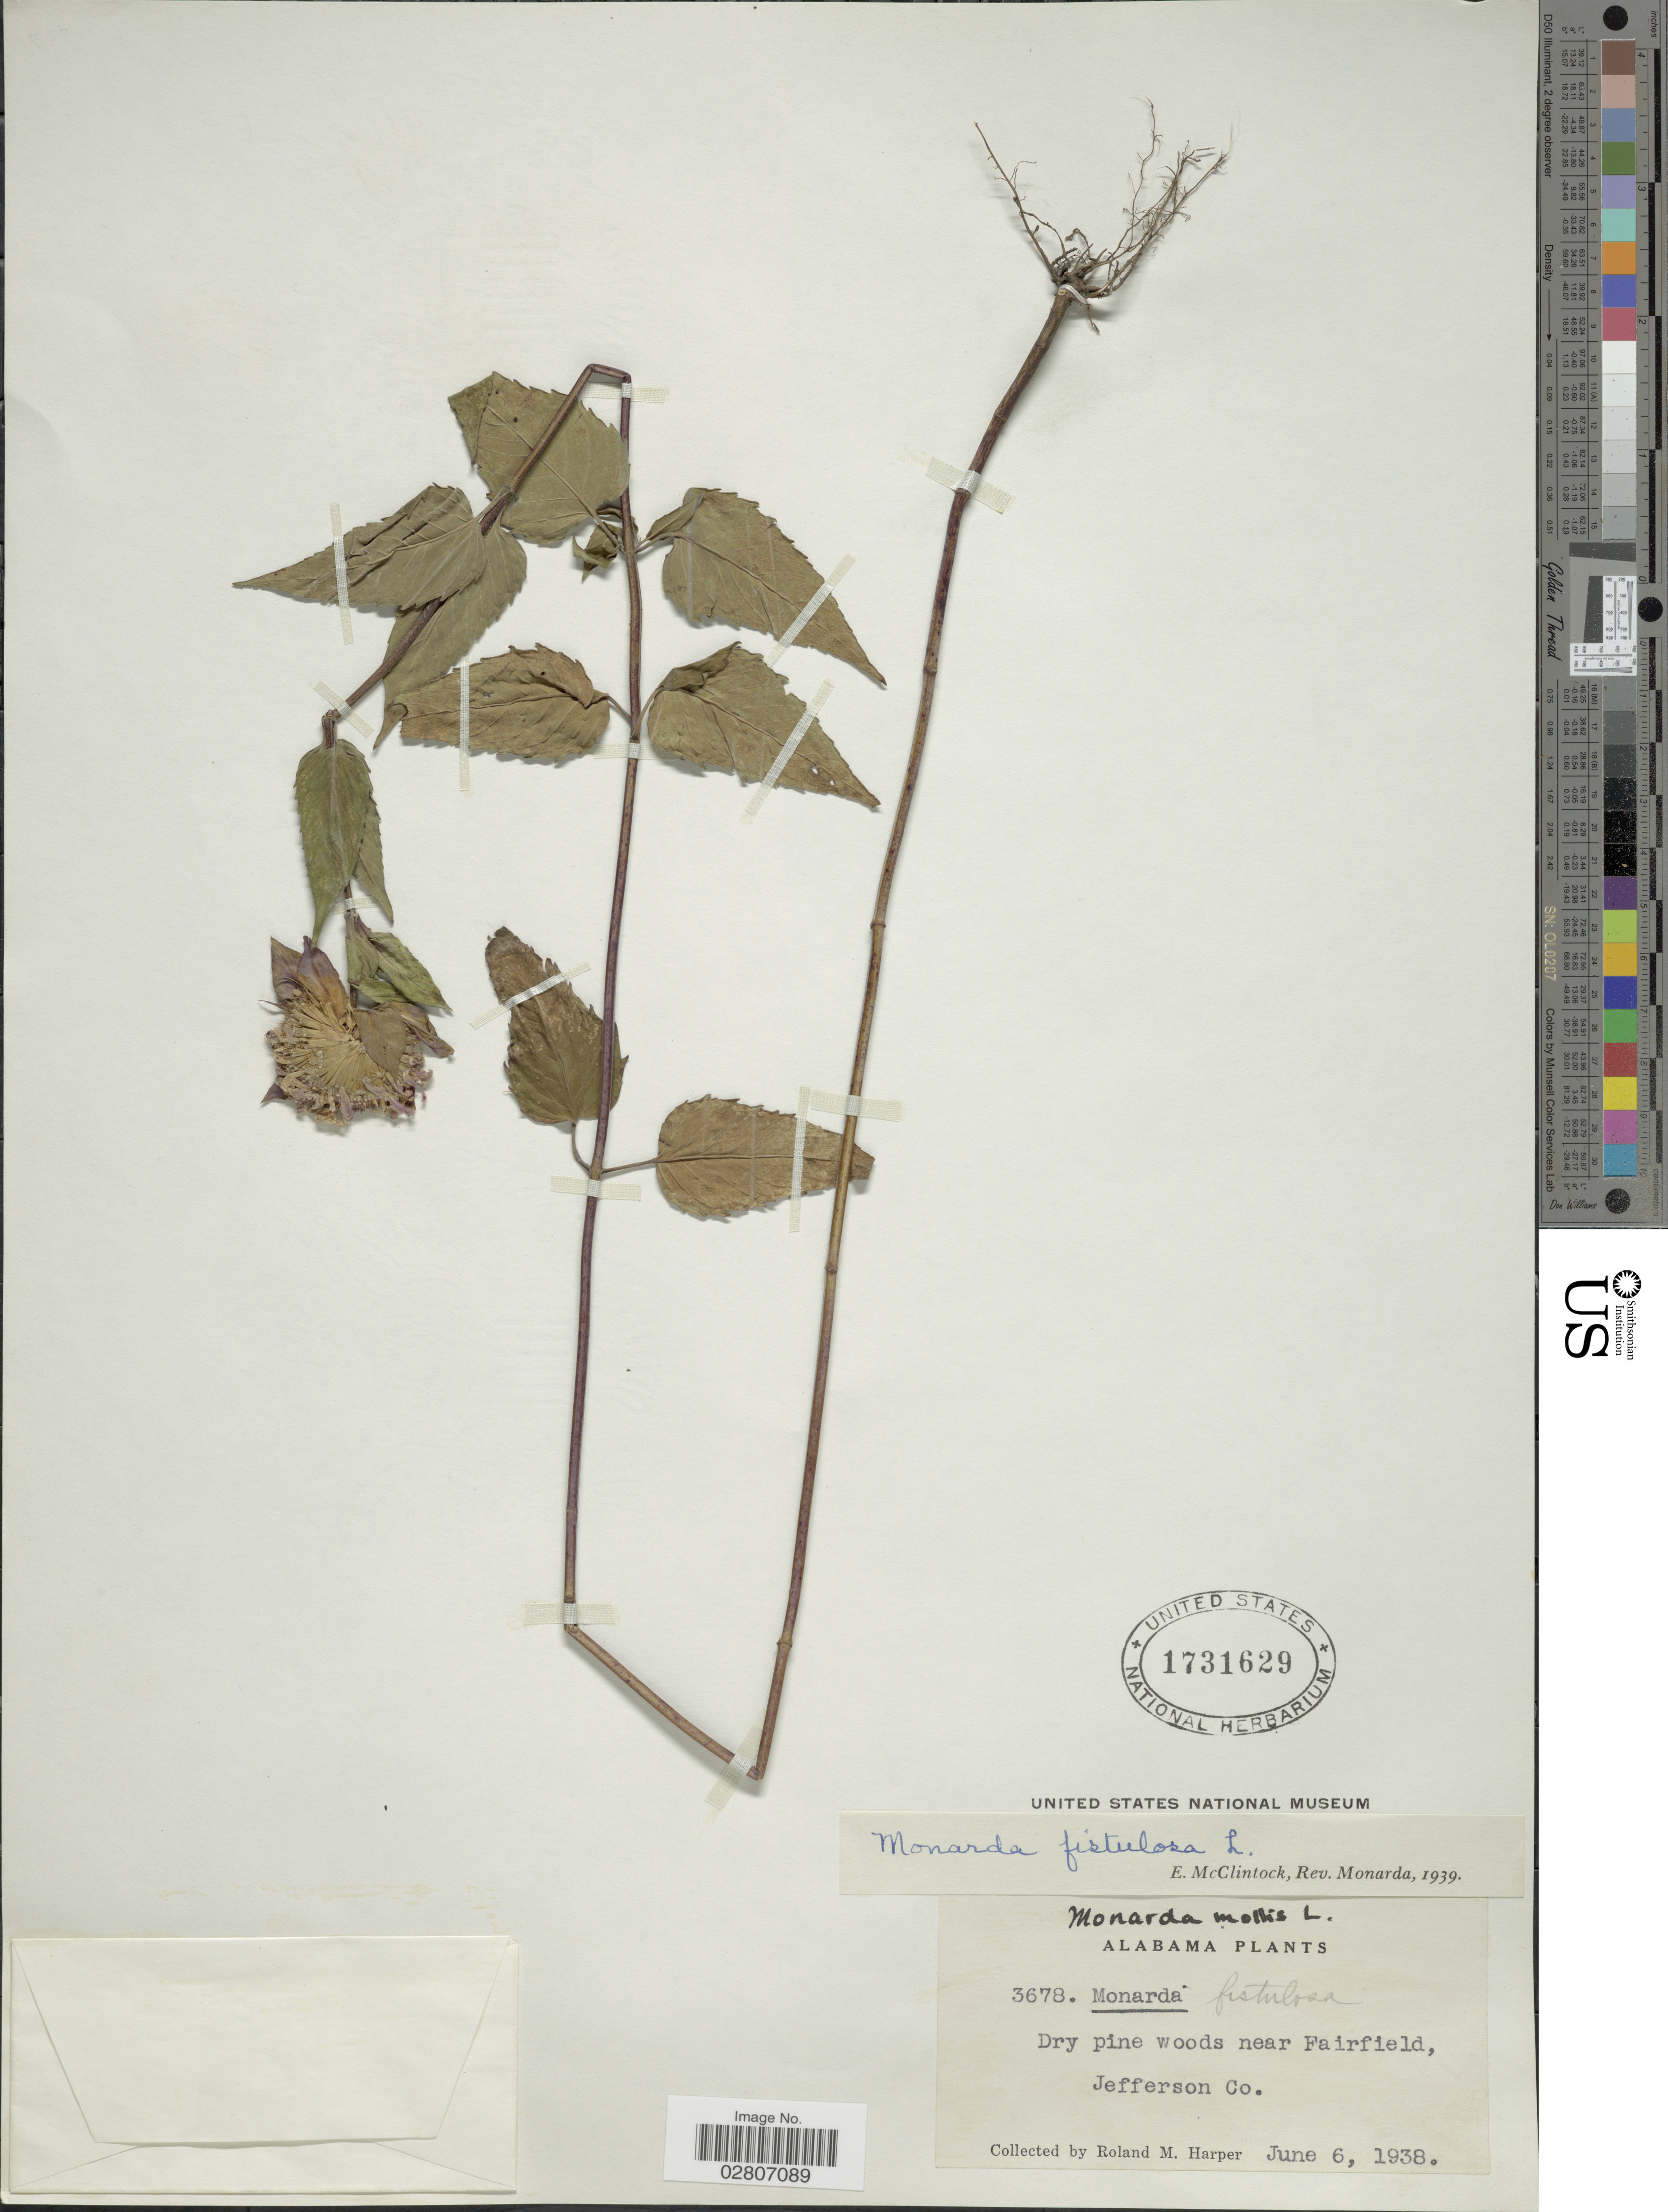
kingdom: Plantae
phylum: Tracheophyta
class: Magnoliopsida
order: Lamiales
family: Lamiaceae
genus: Monarda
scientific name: Monarda fistulosa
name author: L.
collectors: R. M. Harper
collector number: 3678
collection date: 1938-06-06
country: United States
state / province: Alabama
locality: Dry pine woods near Fairfield, Jefferson Co.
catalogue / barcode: US 1731629